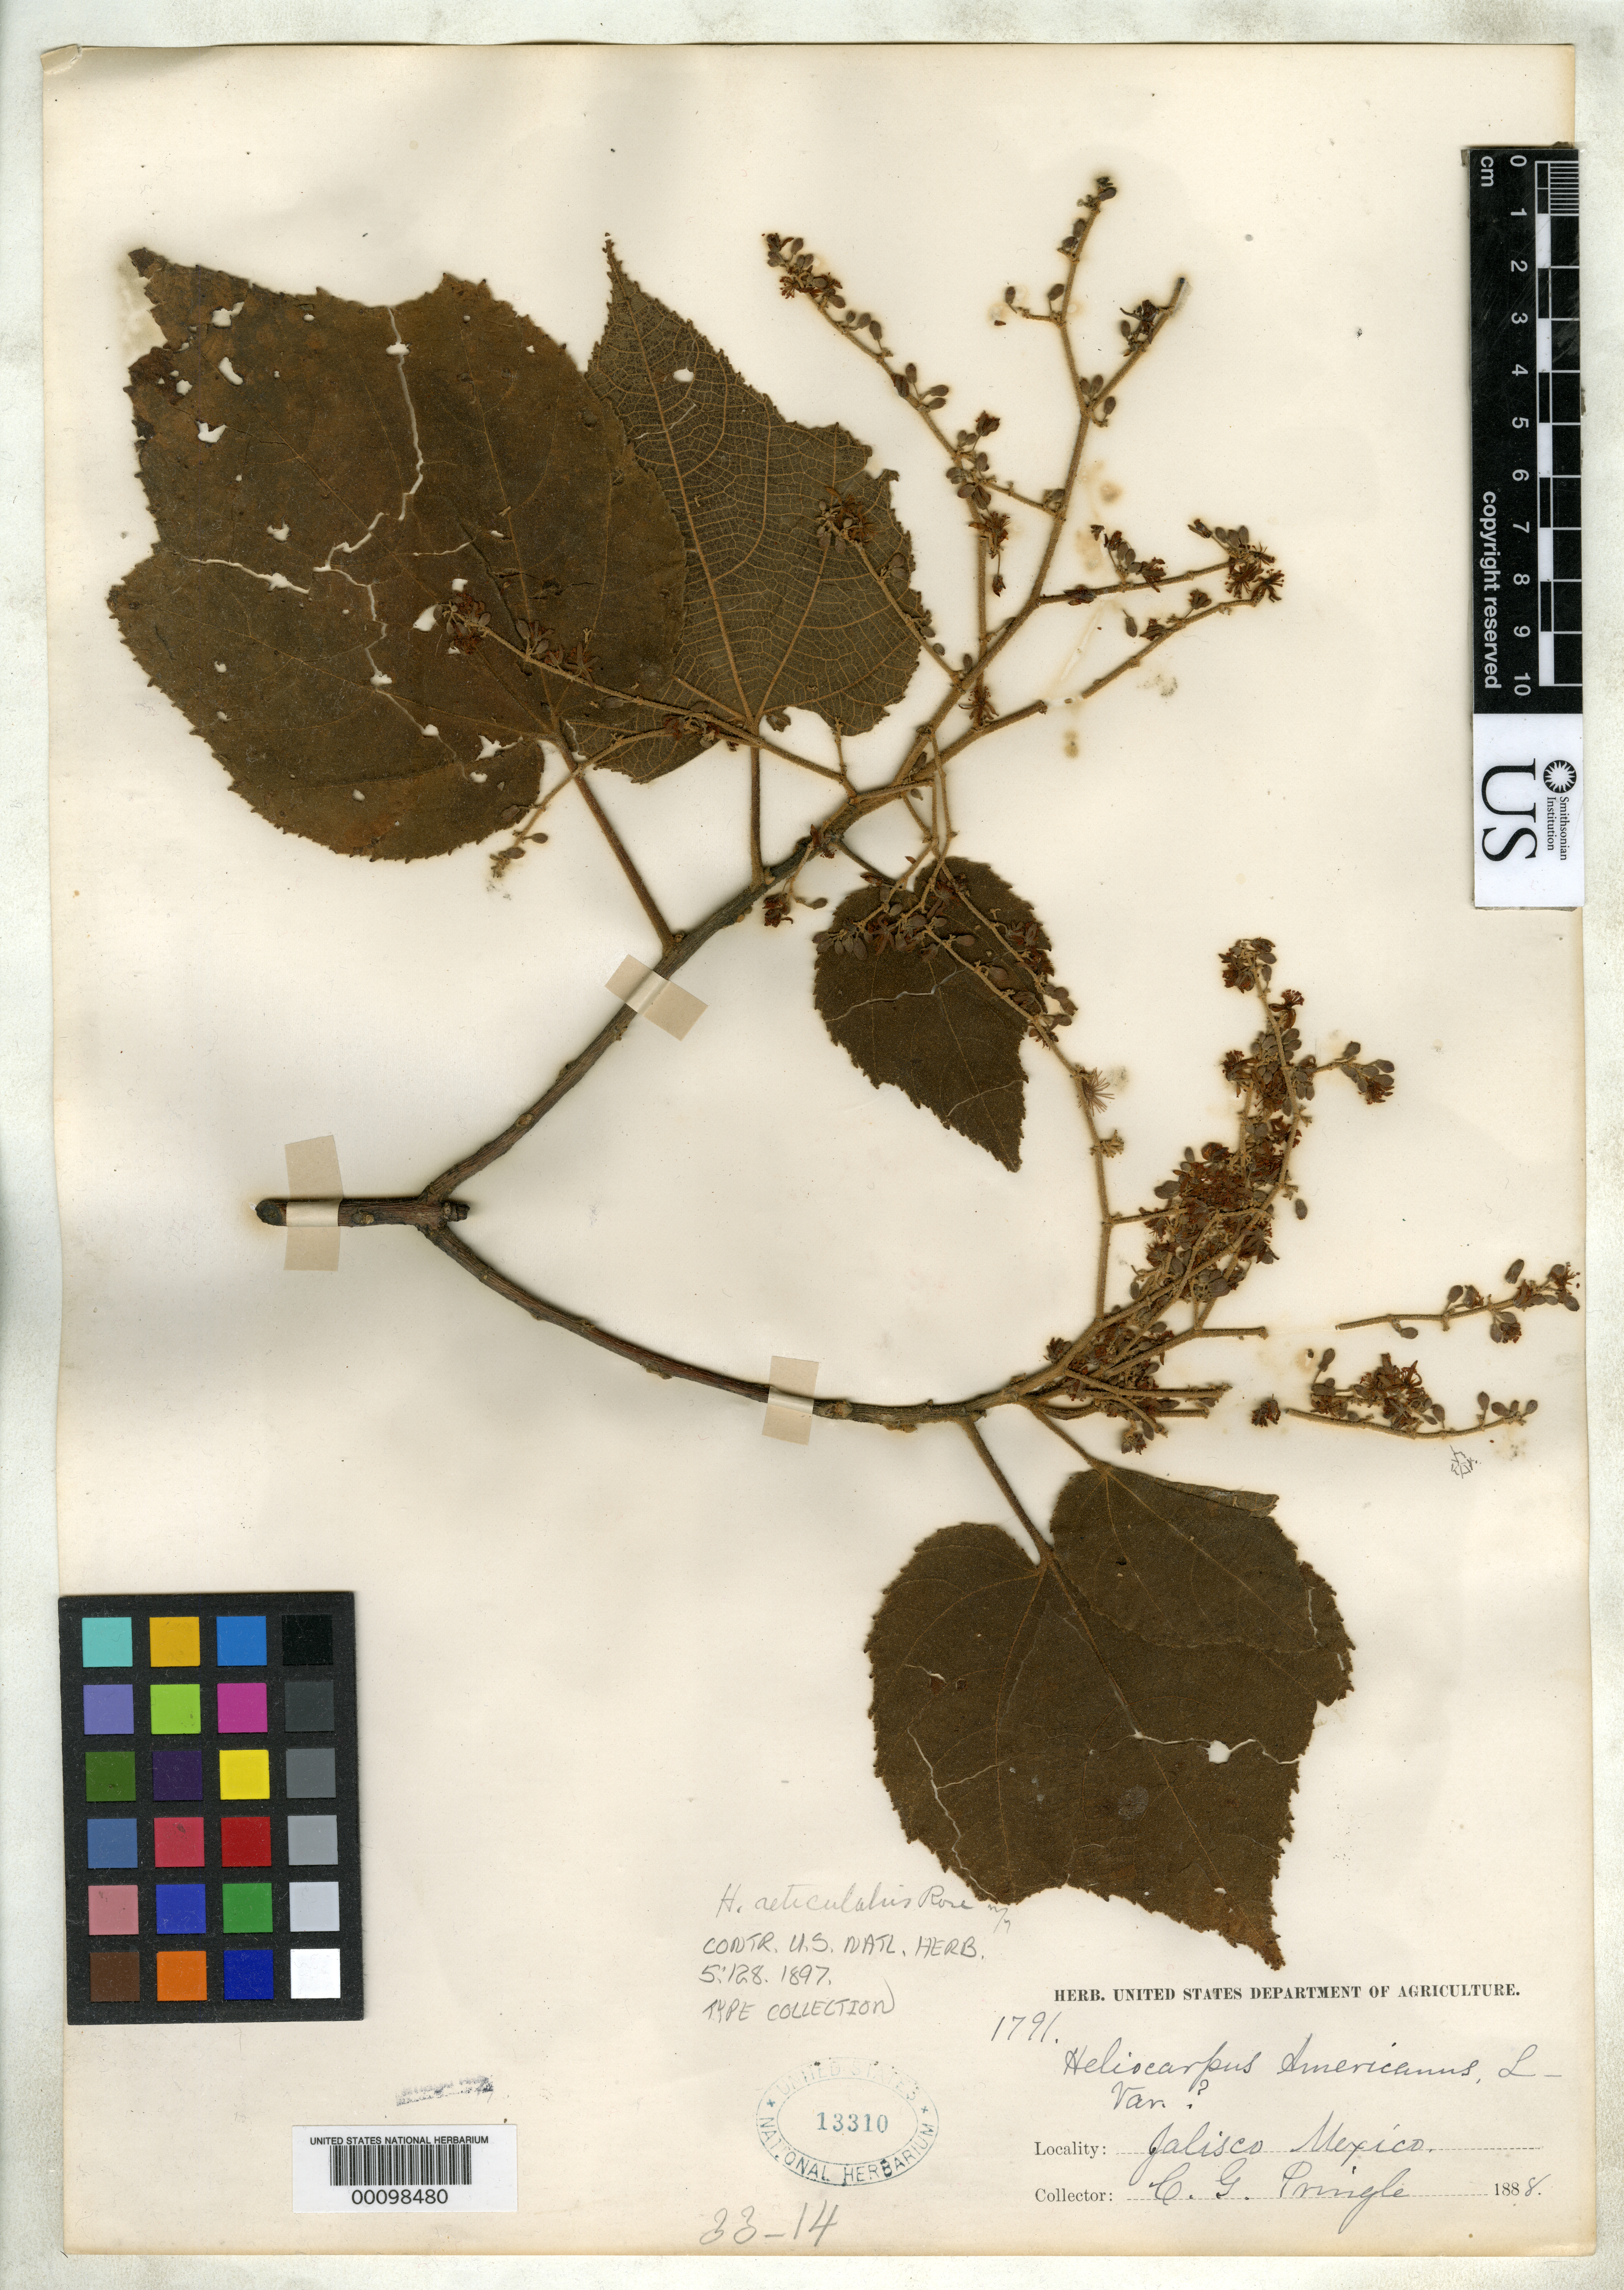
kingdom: Plantae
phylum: Tracheophyta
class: Magnoliopsida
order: Malvales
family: Malvaceae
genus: Heliocarpus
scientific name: Heliocarpus reticulatus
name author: Rose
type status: Type Collection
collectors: C. G. Pringle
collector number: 1791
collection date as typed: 08 Nov 1888 to 11 Dec 1888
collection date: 1888-11-08/1888-12-11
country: Mexico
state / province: Jalisco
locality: Guadalajara.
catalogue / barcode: US 13310